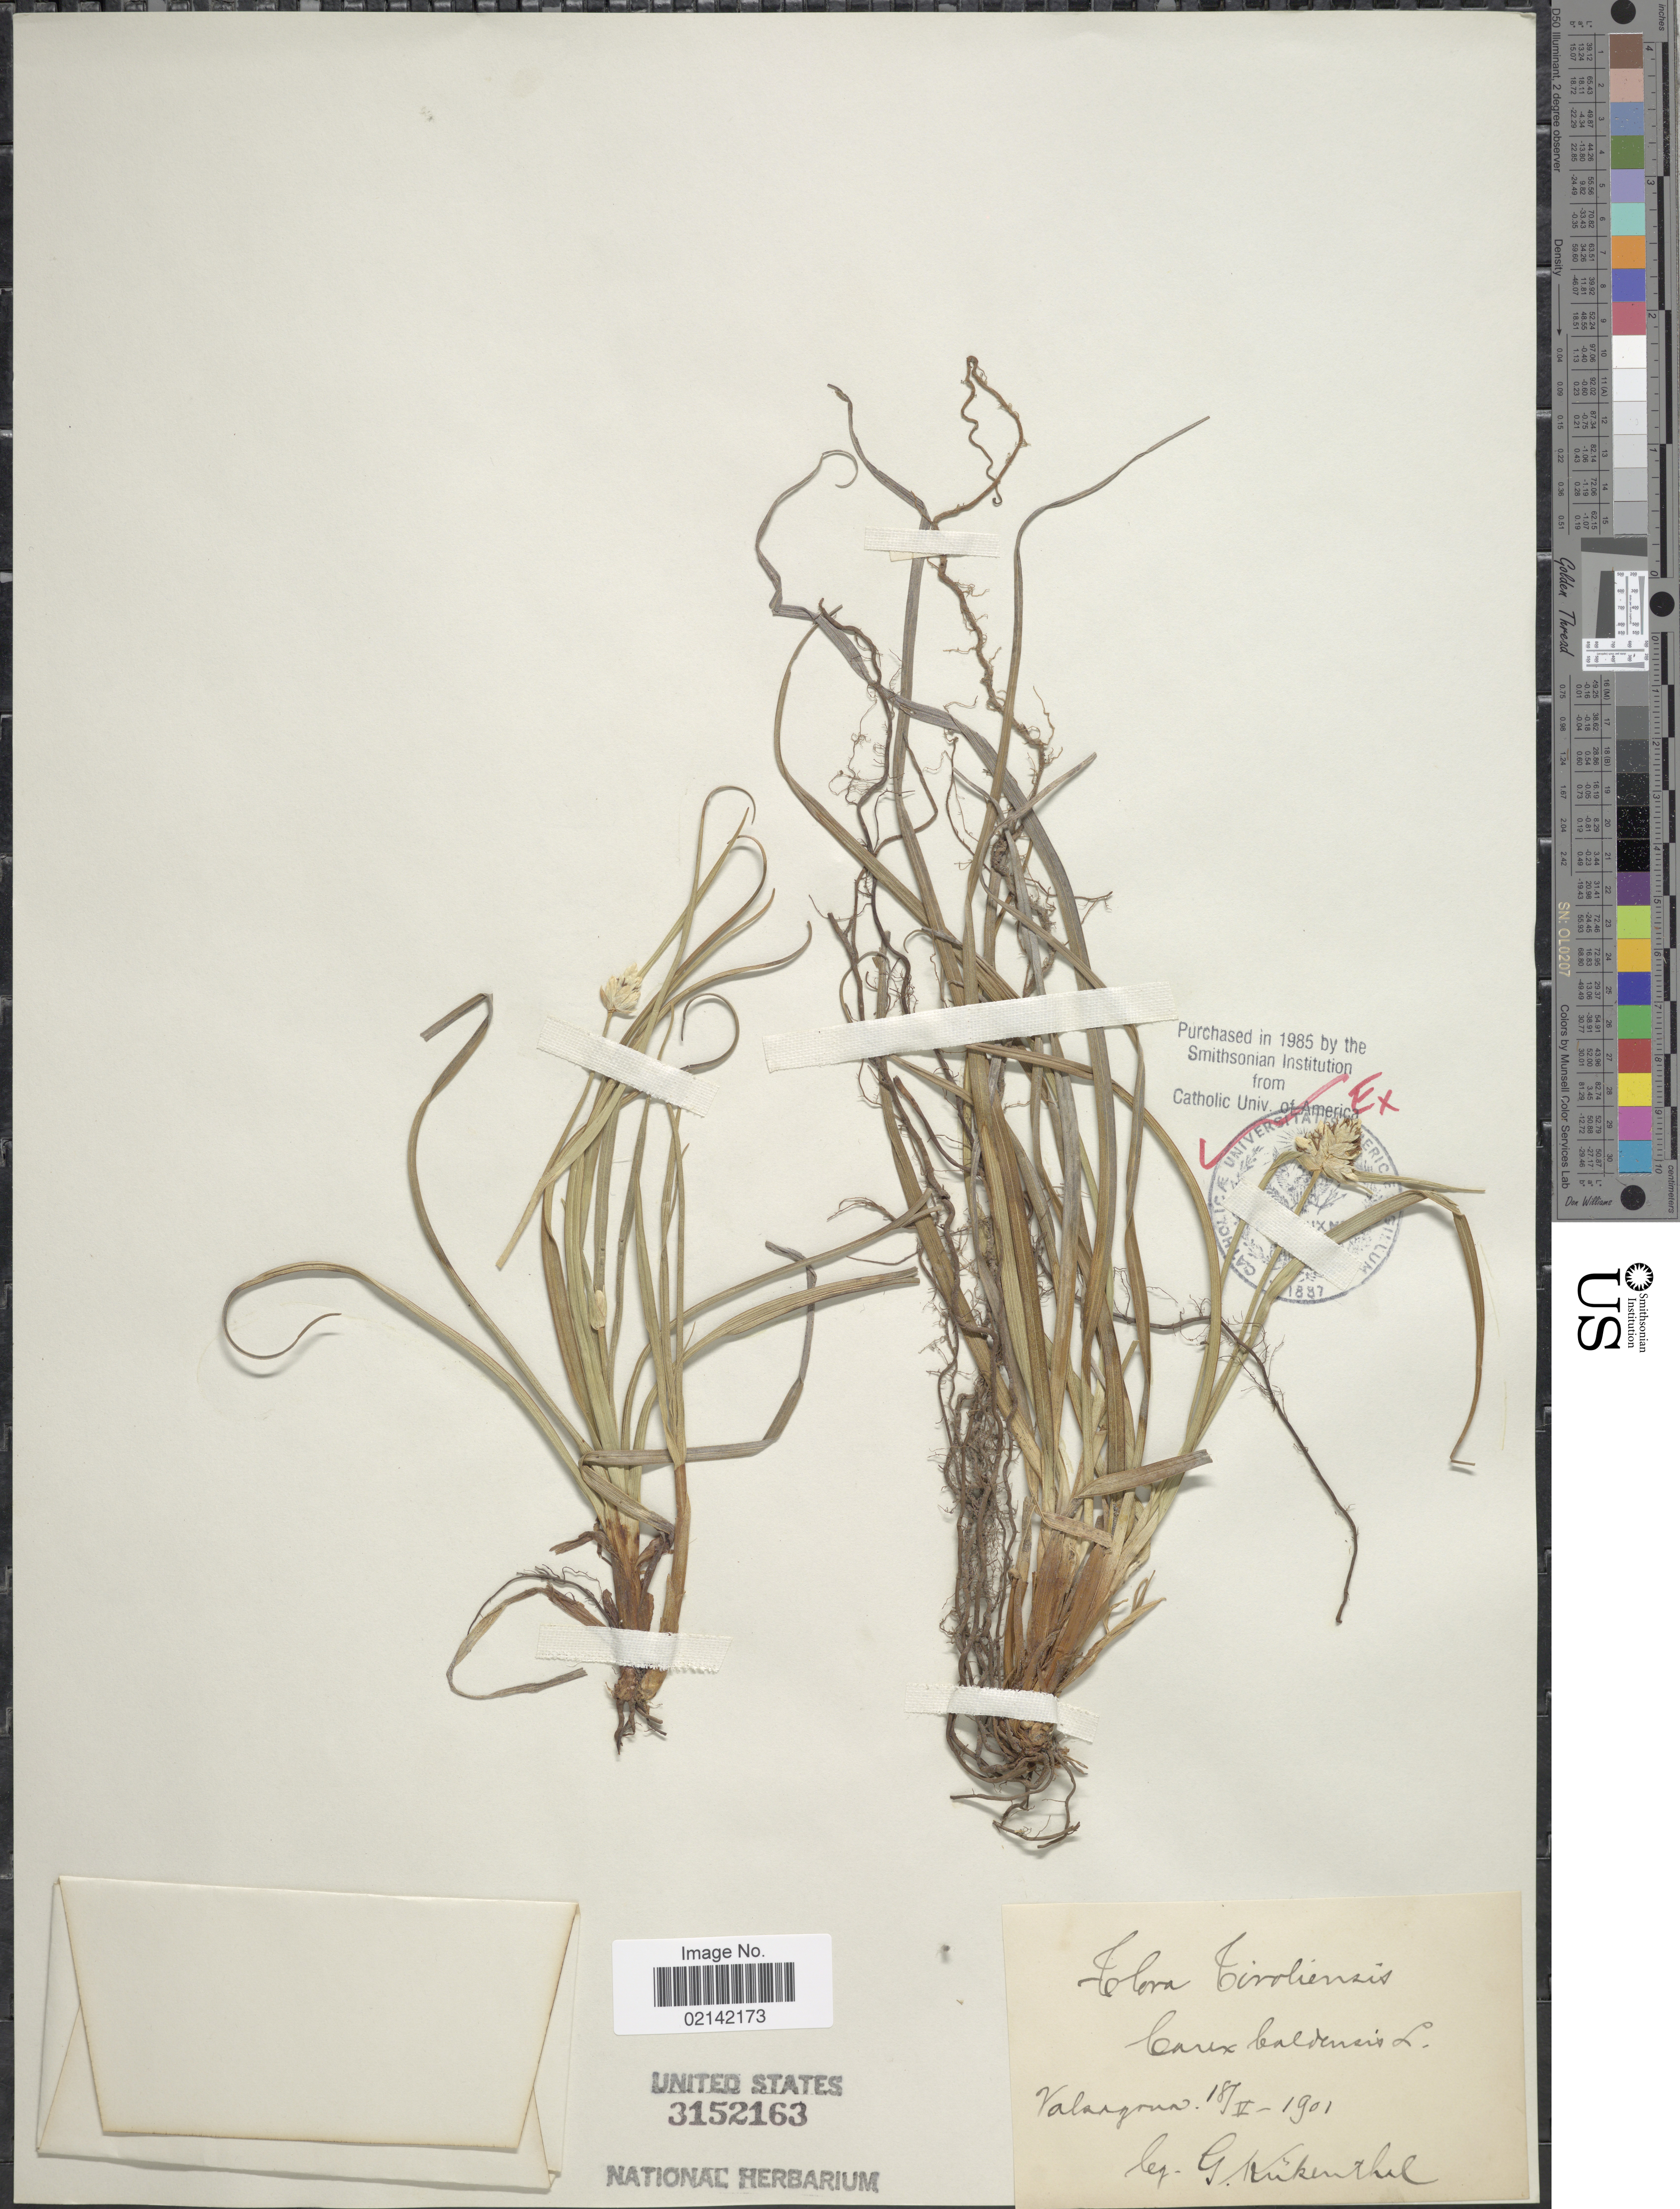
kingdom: Plantae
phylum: Tracheophyta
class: Liliopsida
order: Poales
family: Cyperaceae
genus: Carex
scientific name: Carex baldensis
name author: L.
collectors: G. Kükenthal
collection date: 1901-05-18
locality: Tiroliensis,Valsagrun [interpreted]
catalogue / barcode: US 3152163